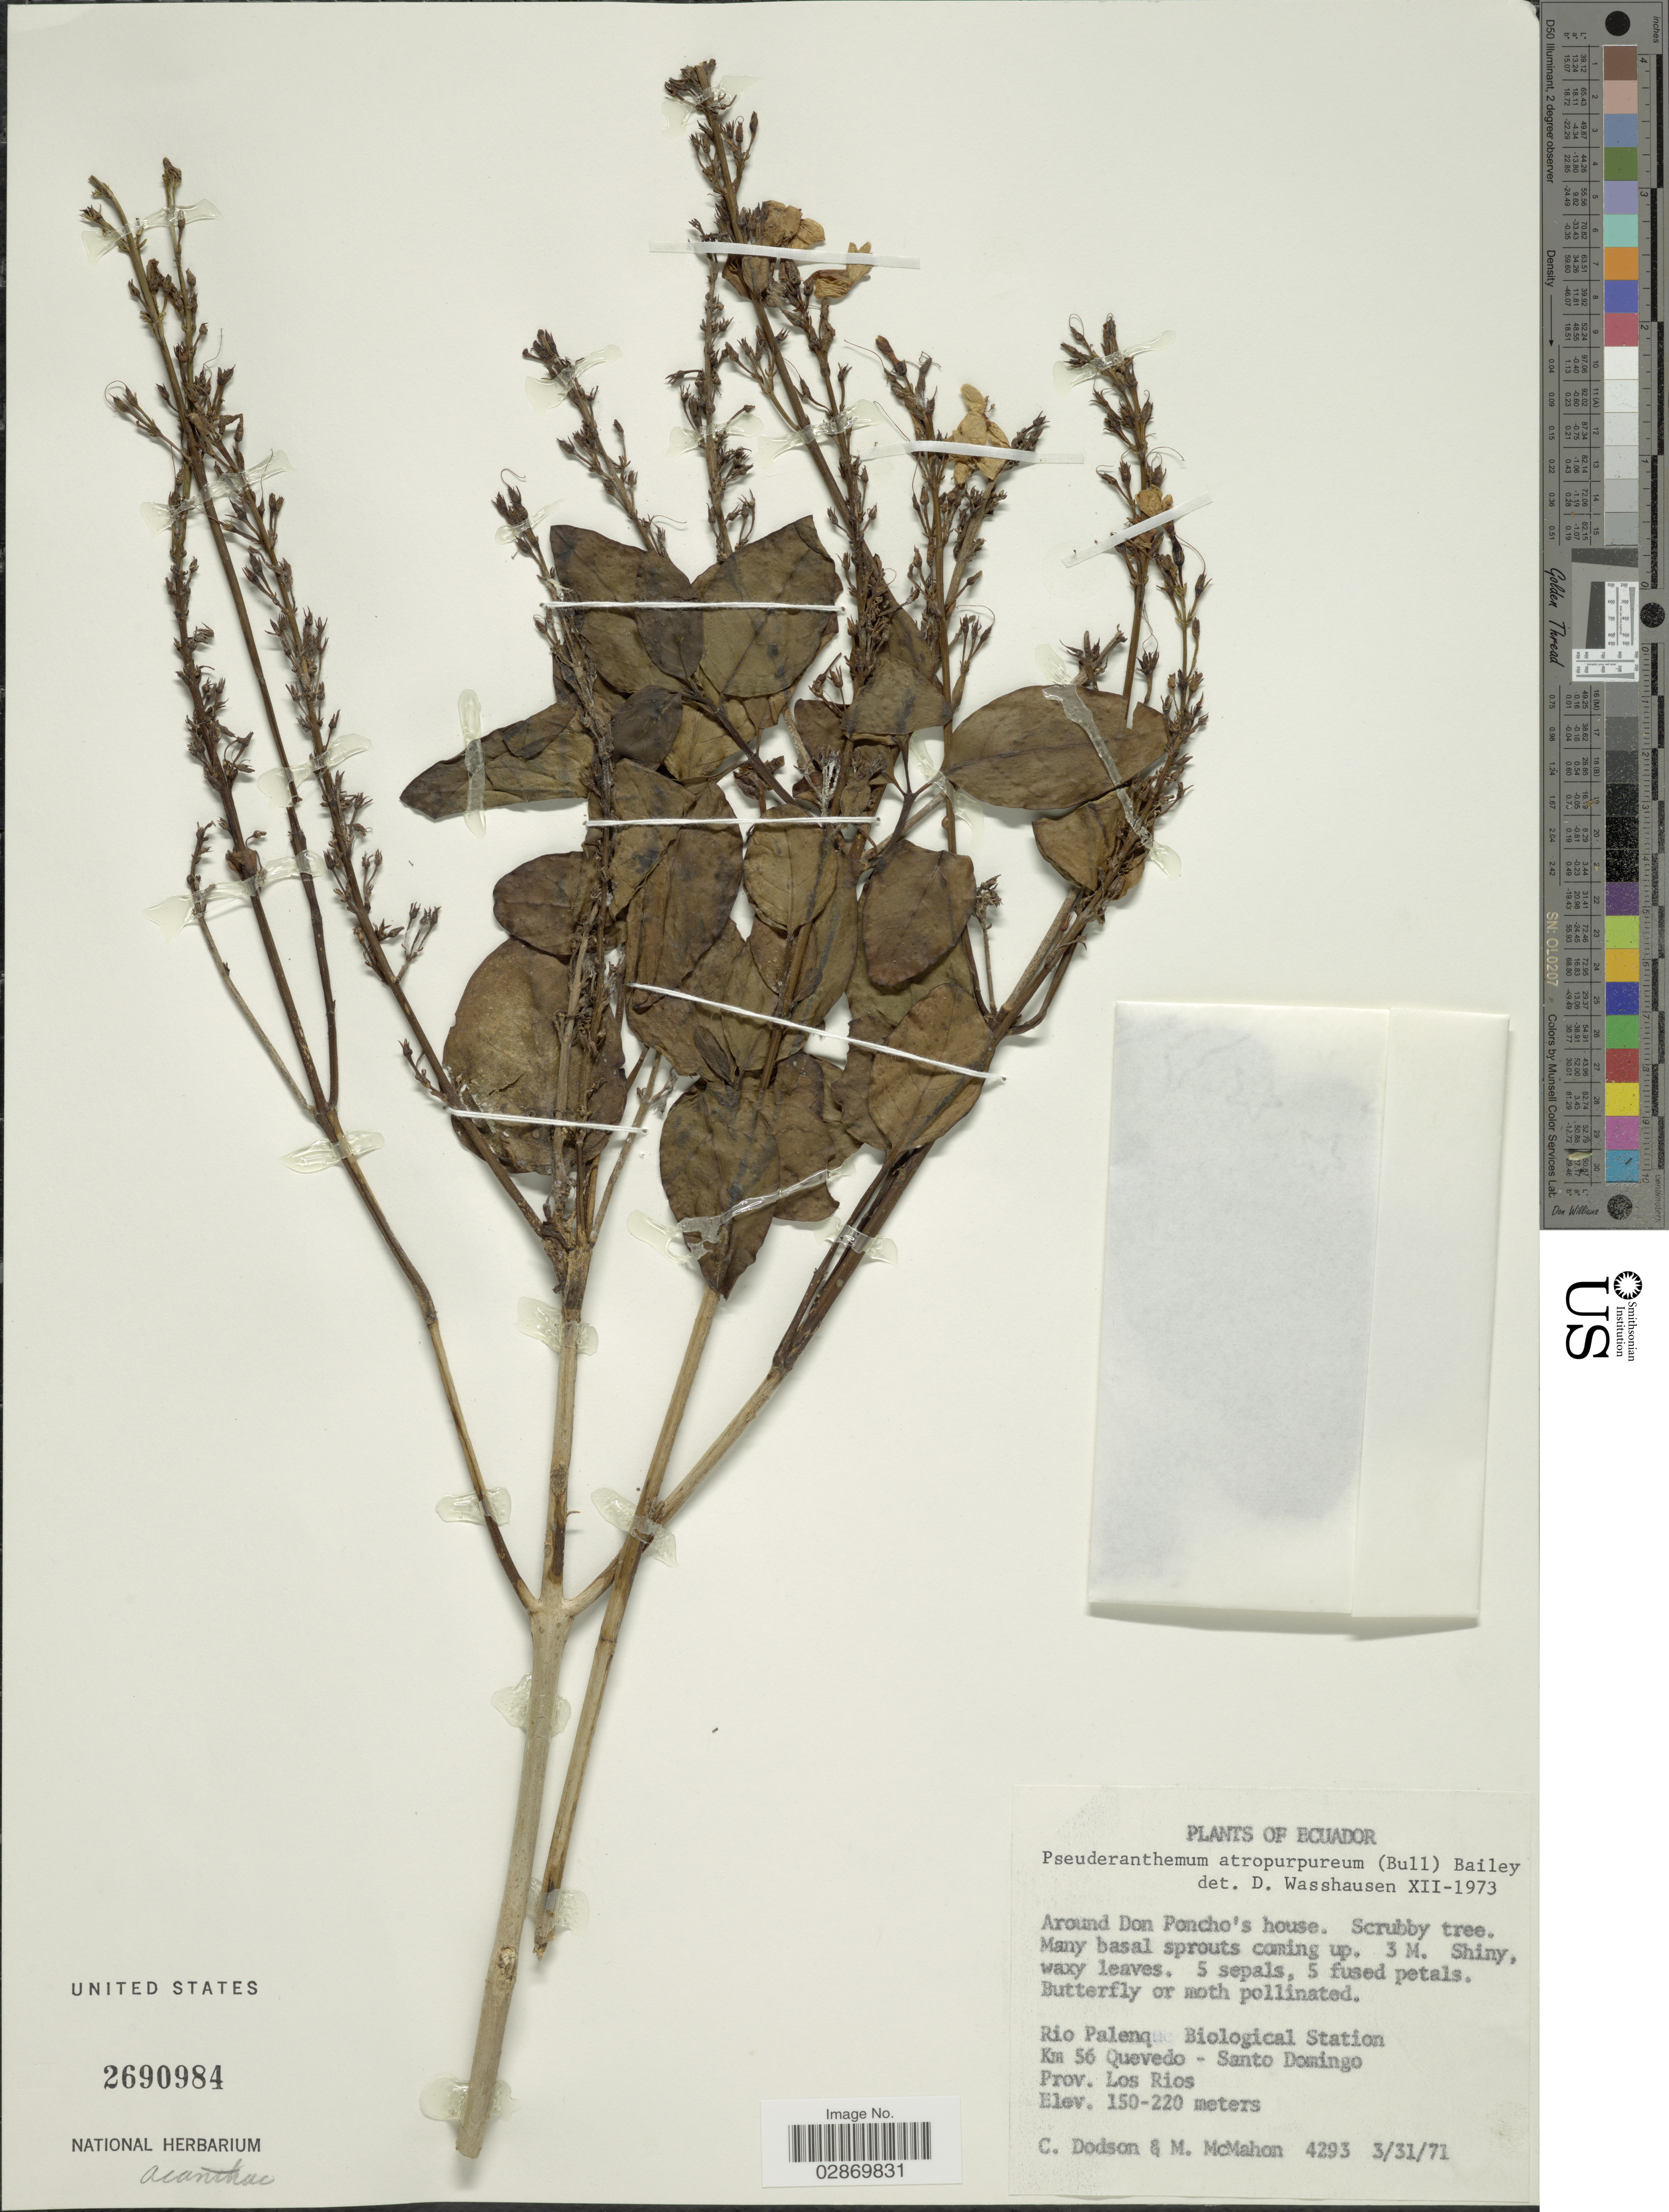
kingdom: Plantae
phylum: Tracheophyta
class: Magnoliopsida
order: Lamiales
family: Acanthaceae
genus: Pseuderanthemum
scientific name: Pseuderanthemum atropurpureum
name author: (W. Bull) L.H. Bailey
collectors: C. Dodson & M. McMahon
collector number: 4293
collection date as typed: Transcribed d/m/y: 31/3/71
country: Ecuador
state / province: Los Ríos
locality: Rio Palenque Biological Station, Km 56 Quevedo-Santo Domingo.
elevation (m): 150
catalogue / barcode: US 2690984